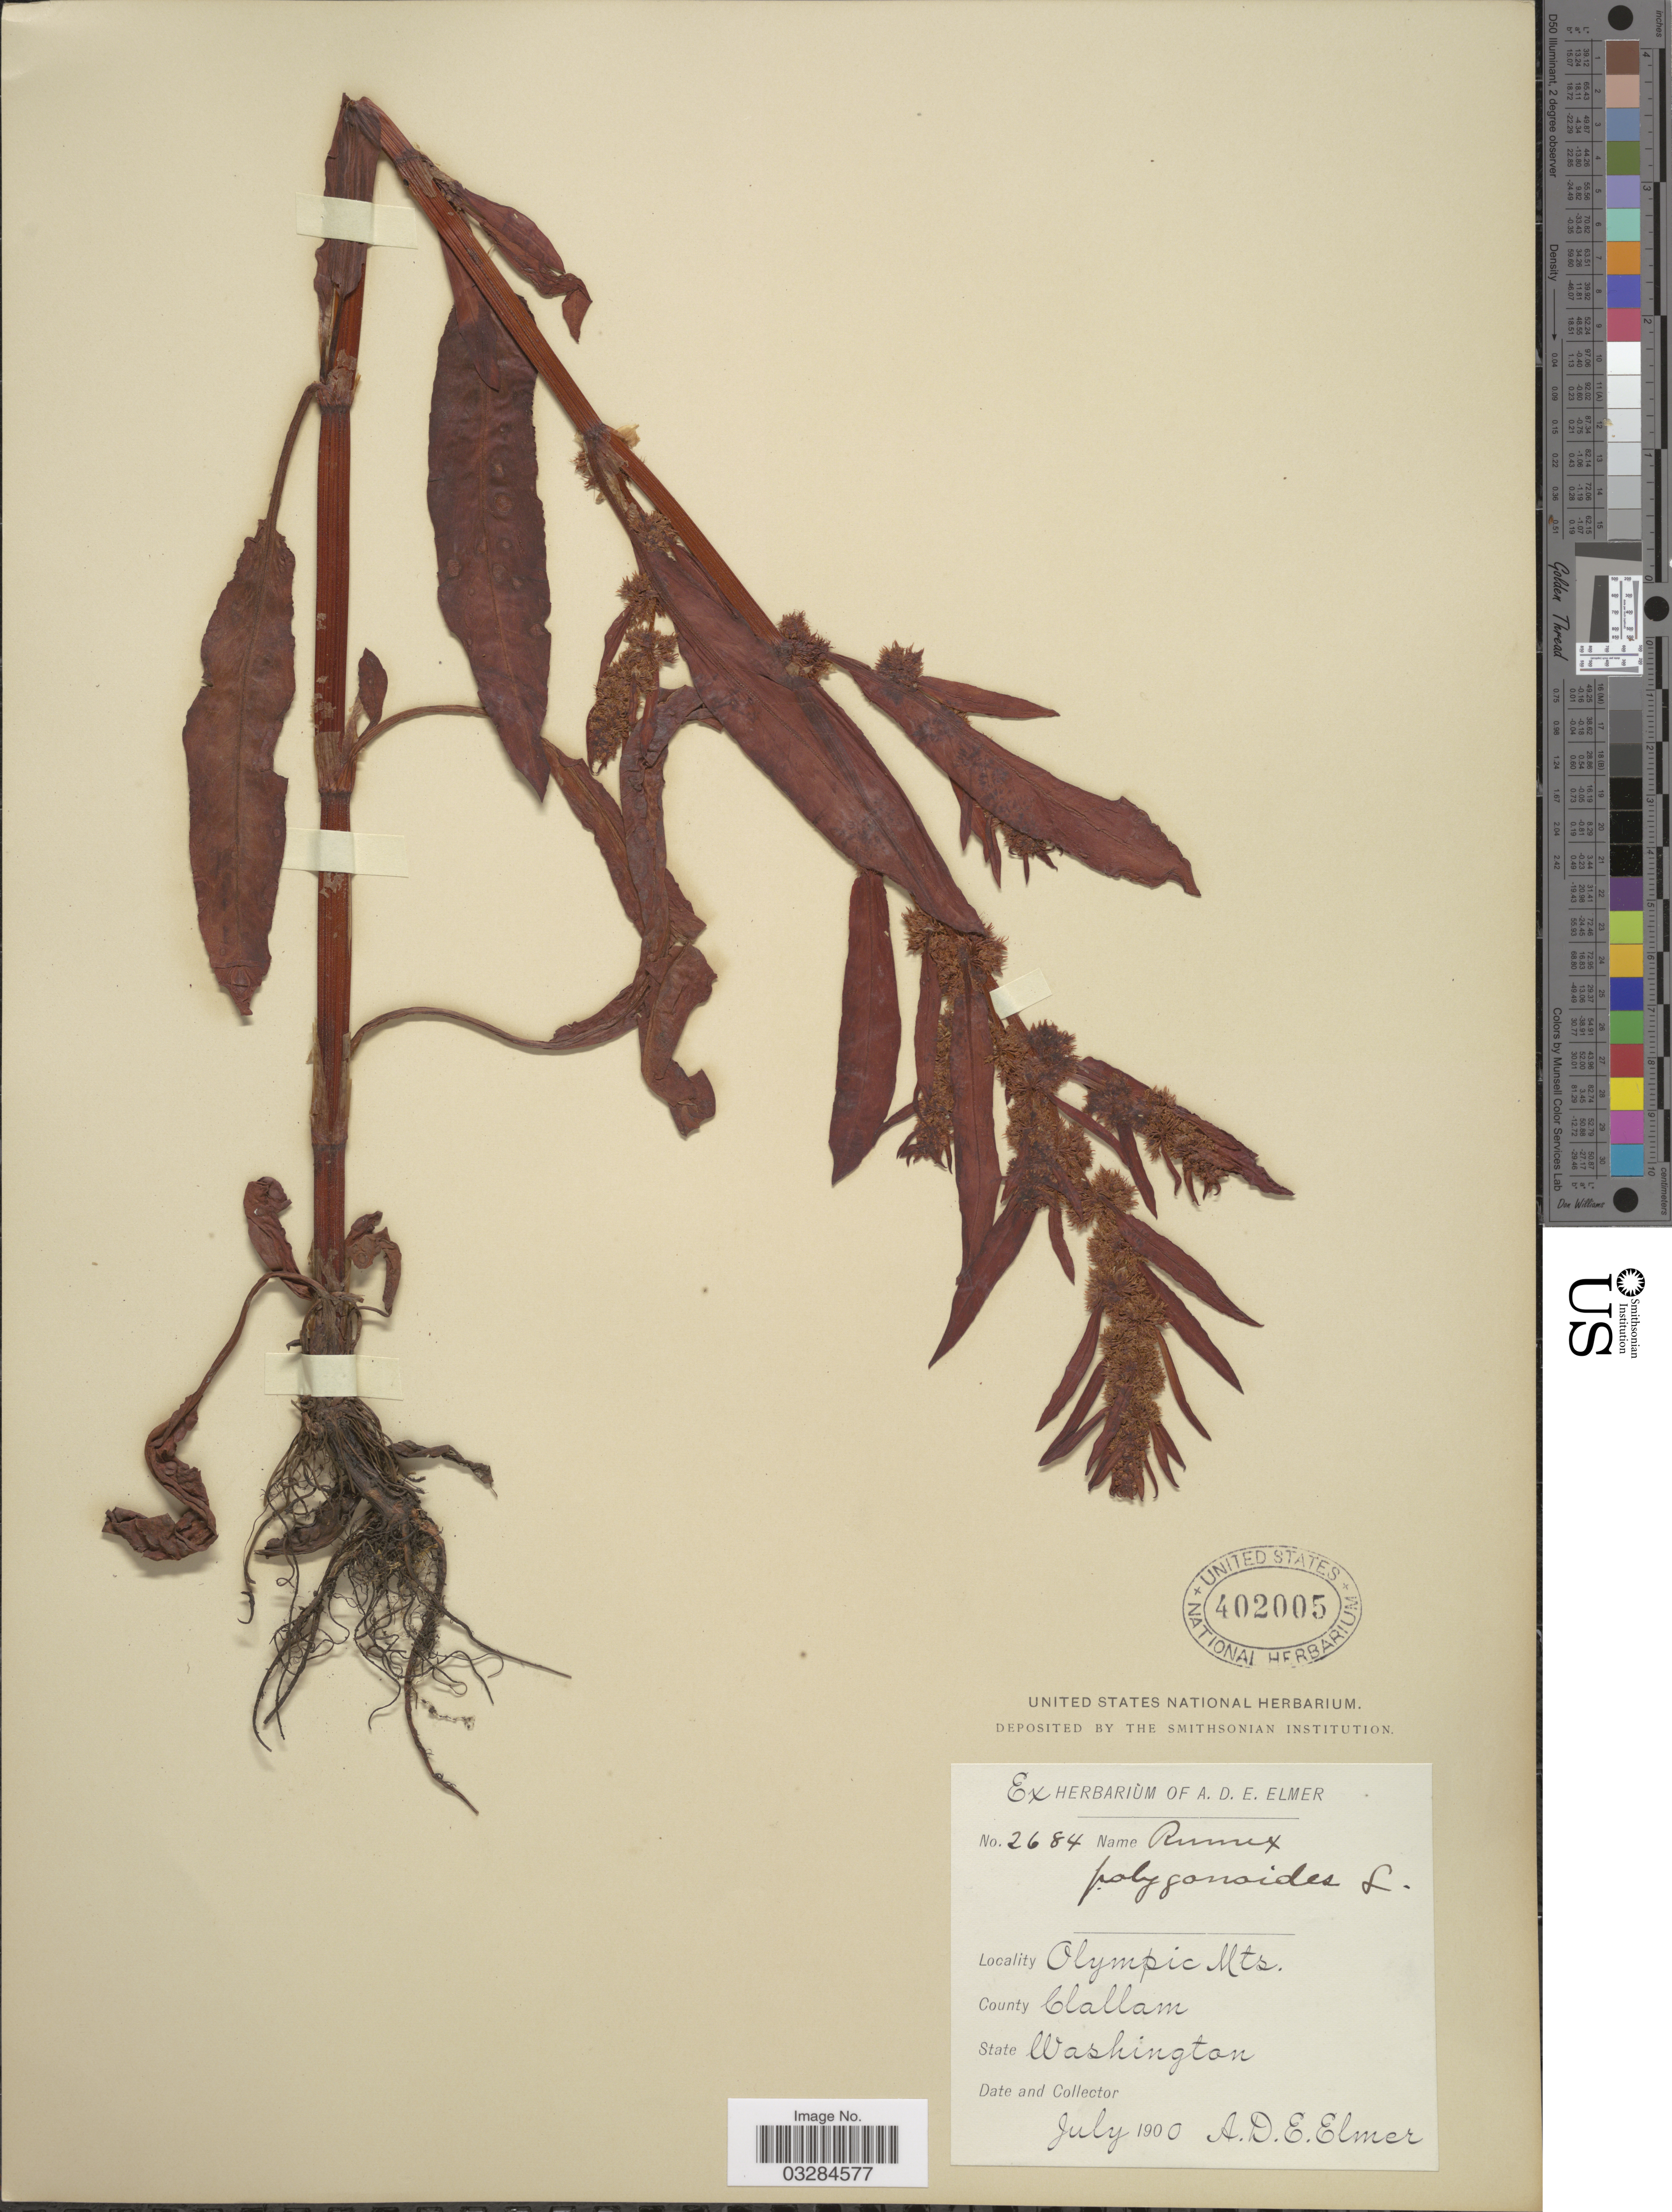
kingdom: Plantae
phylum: Tracheophyta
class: Magnoliopsida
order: Caryophyllales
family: Polygonaceae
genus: Rumex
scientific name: Rumex sp.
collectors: A. D. E. Elmer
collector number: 2684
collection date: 1900-07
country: United States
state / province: Washington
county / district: Clallam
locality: Olympic Mts., County Clallam.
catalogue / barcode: US 402005